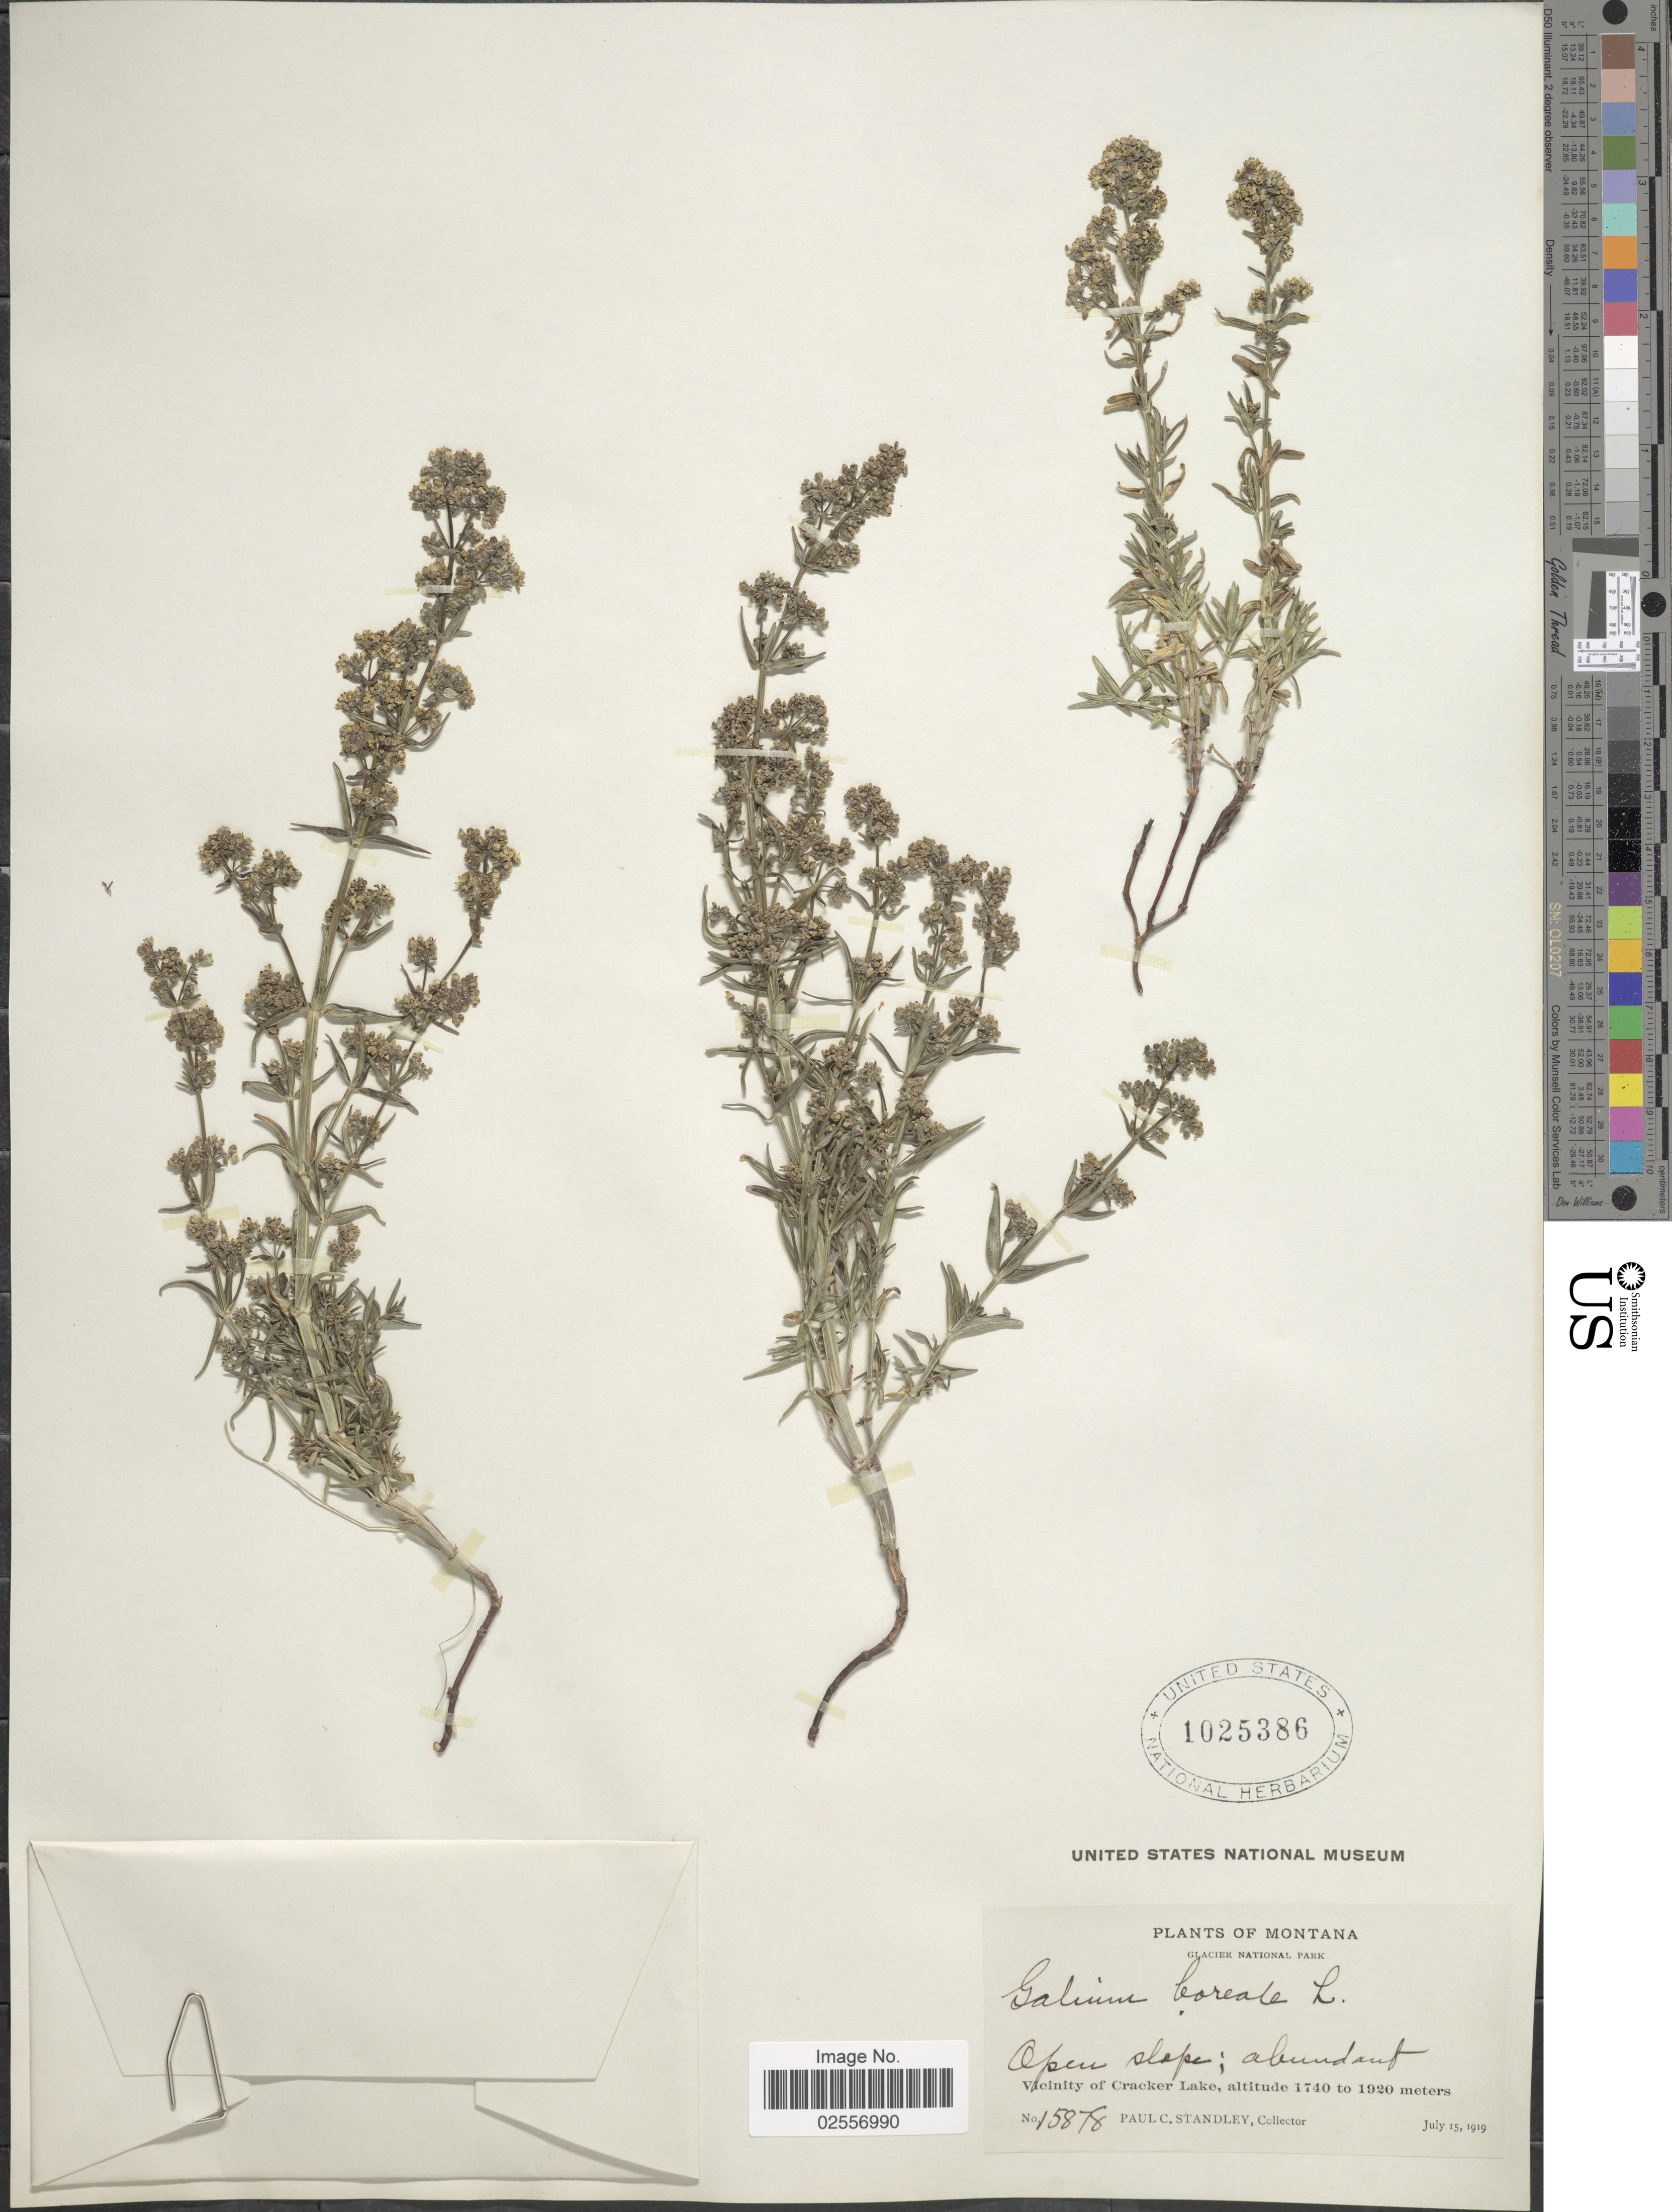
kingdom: Plantae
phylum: Tracheophyta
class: Magnoliopsida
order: Gentianales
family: Rubiaceae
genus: Galium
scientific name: Galium boreale L.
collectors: P. C. Standley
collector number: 15878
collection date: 1919-07-15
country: United States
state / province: Montana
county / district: Glacier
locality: Glacier National Park, Vicinity of Cracker Lake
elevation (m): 1740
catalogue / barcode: US 1025386